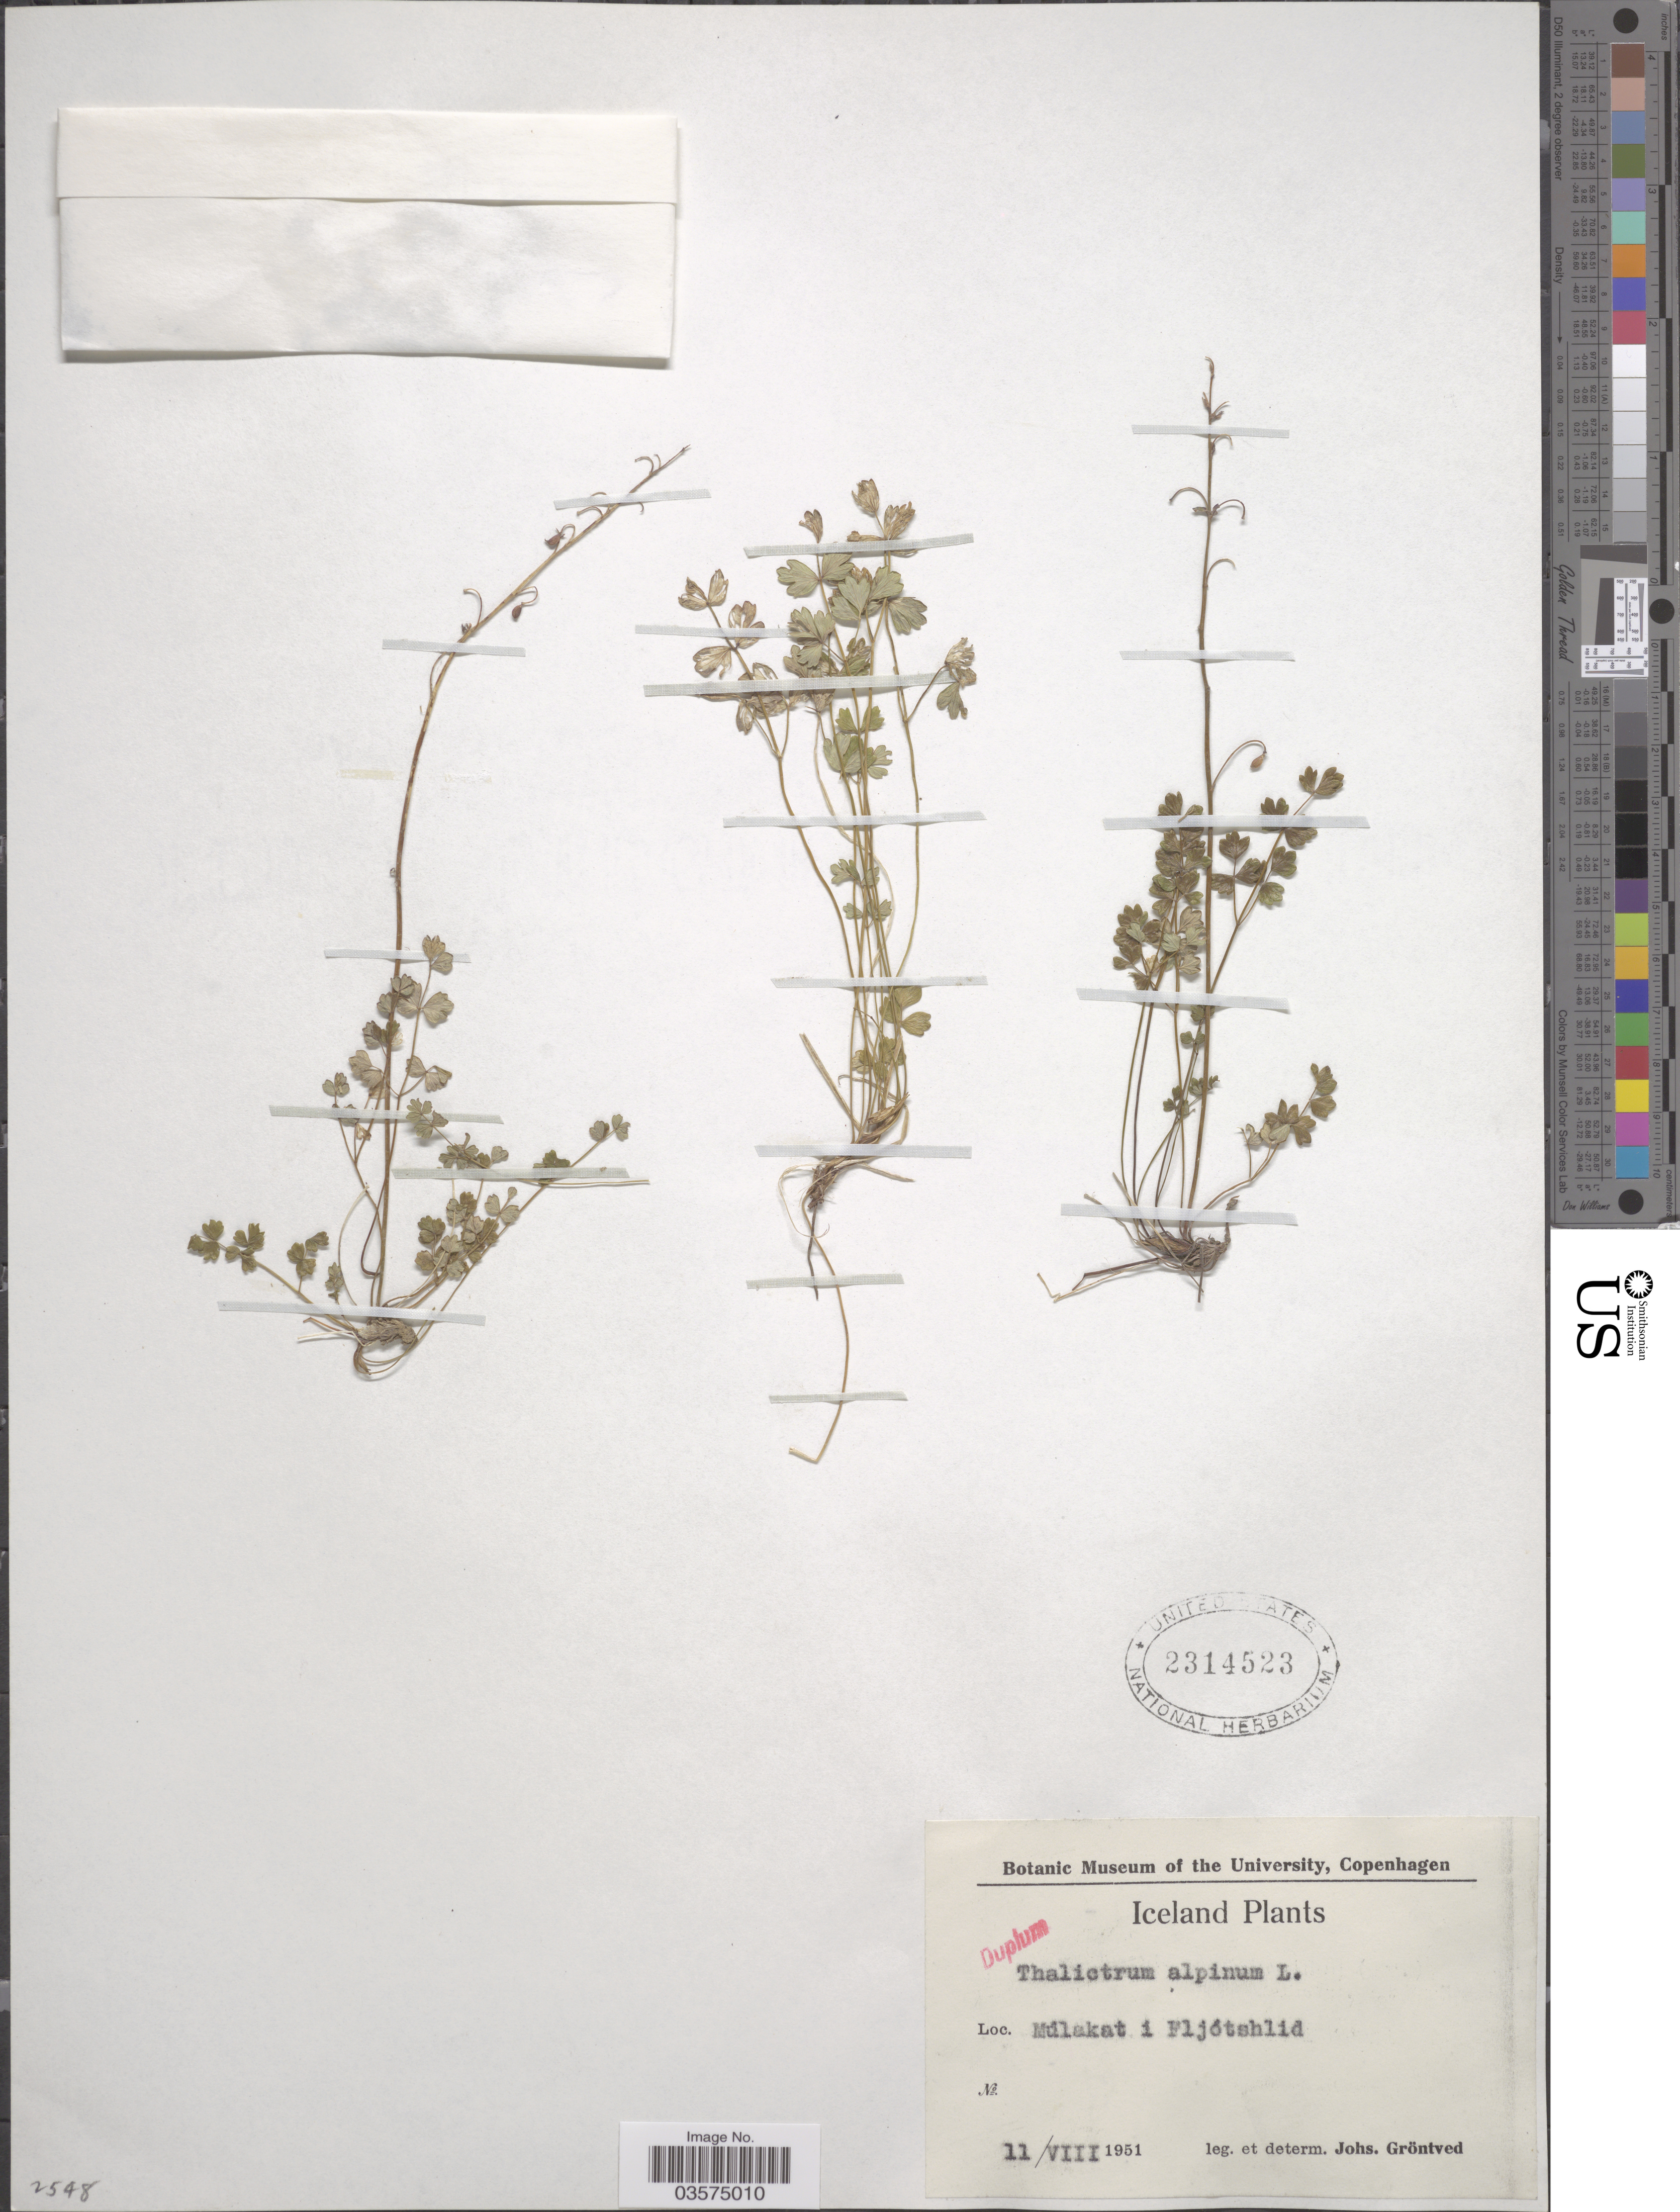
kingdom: Plantae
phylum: Tracheophyta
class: Magnoliopsida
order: Ranunculales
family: Ranunculaceae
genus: Thalictrum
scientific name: Thalictrum alpinum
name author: L.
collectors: J. Gröntved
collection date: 1951-08-11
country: Iceland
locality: Mulakat i Fljótshlid.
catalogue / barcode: US 2314523